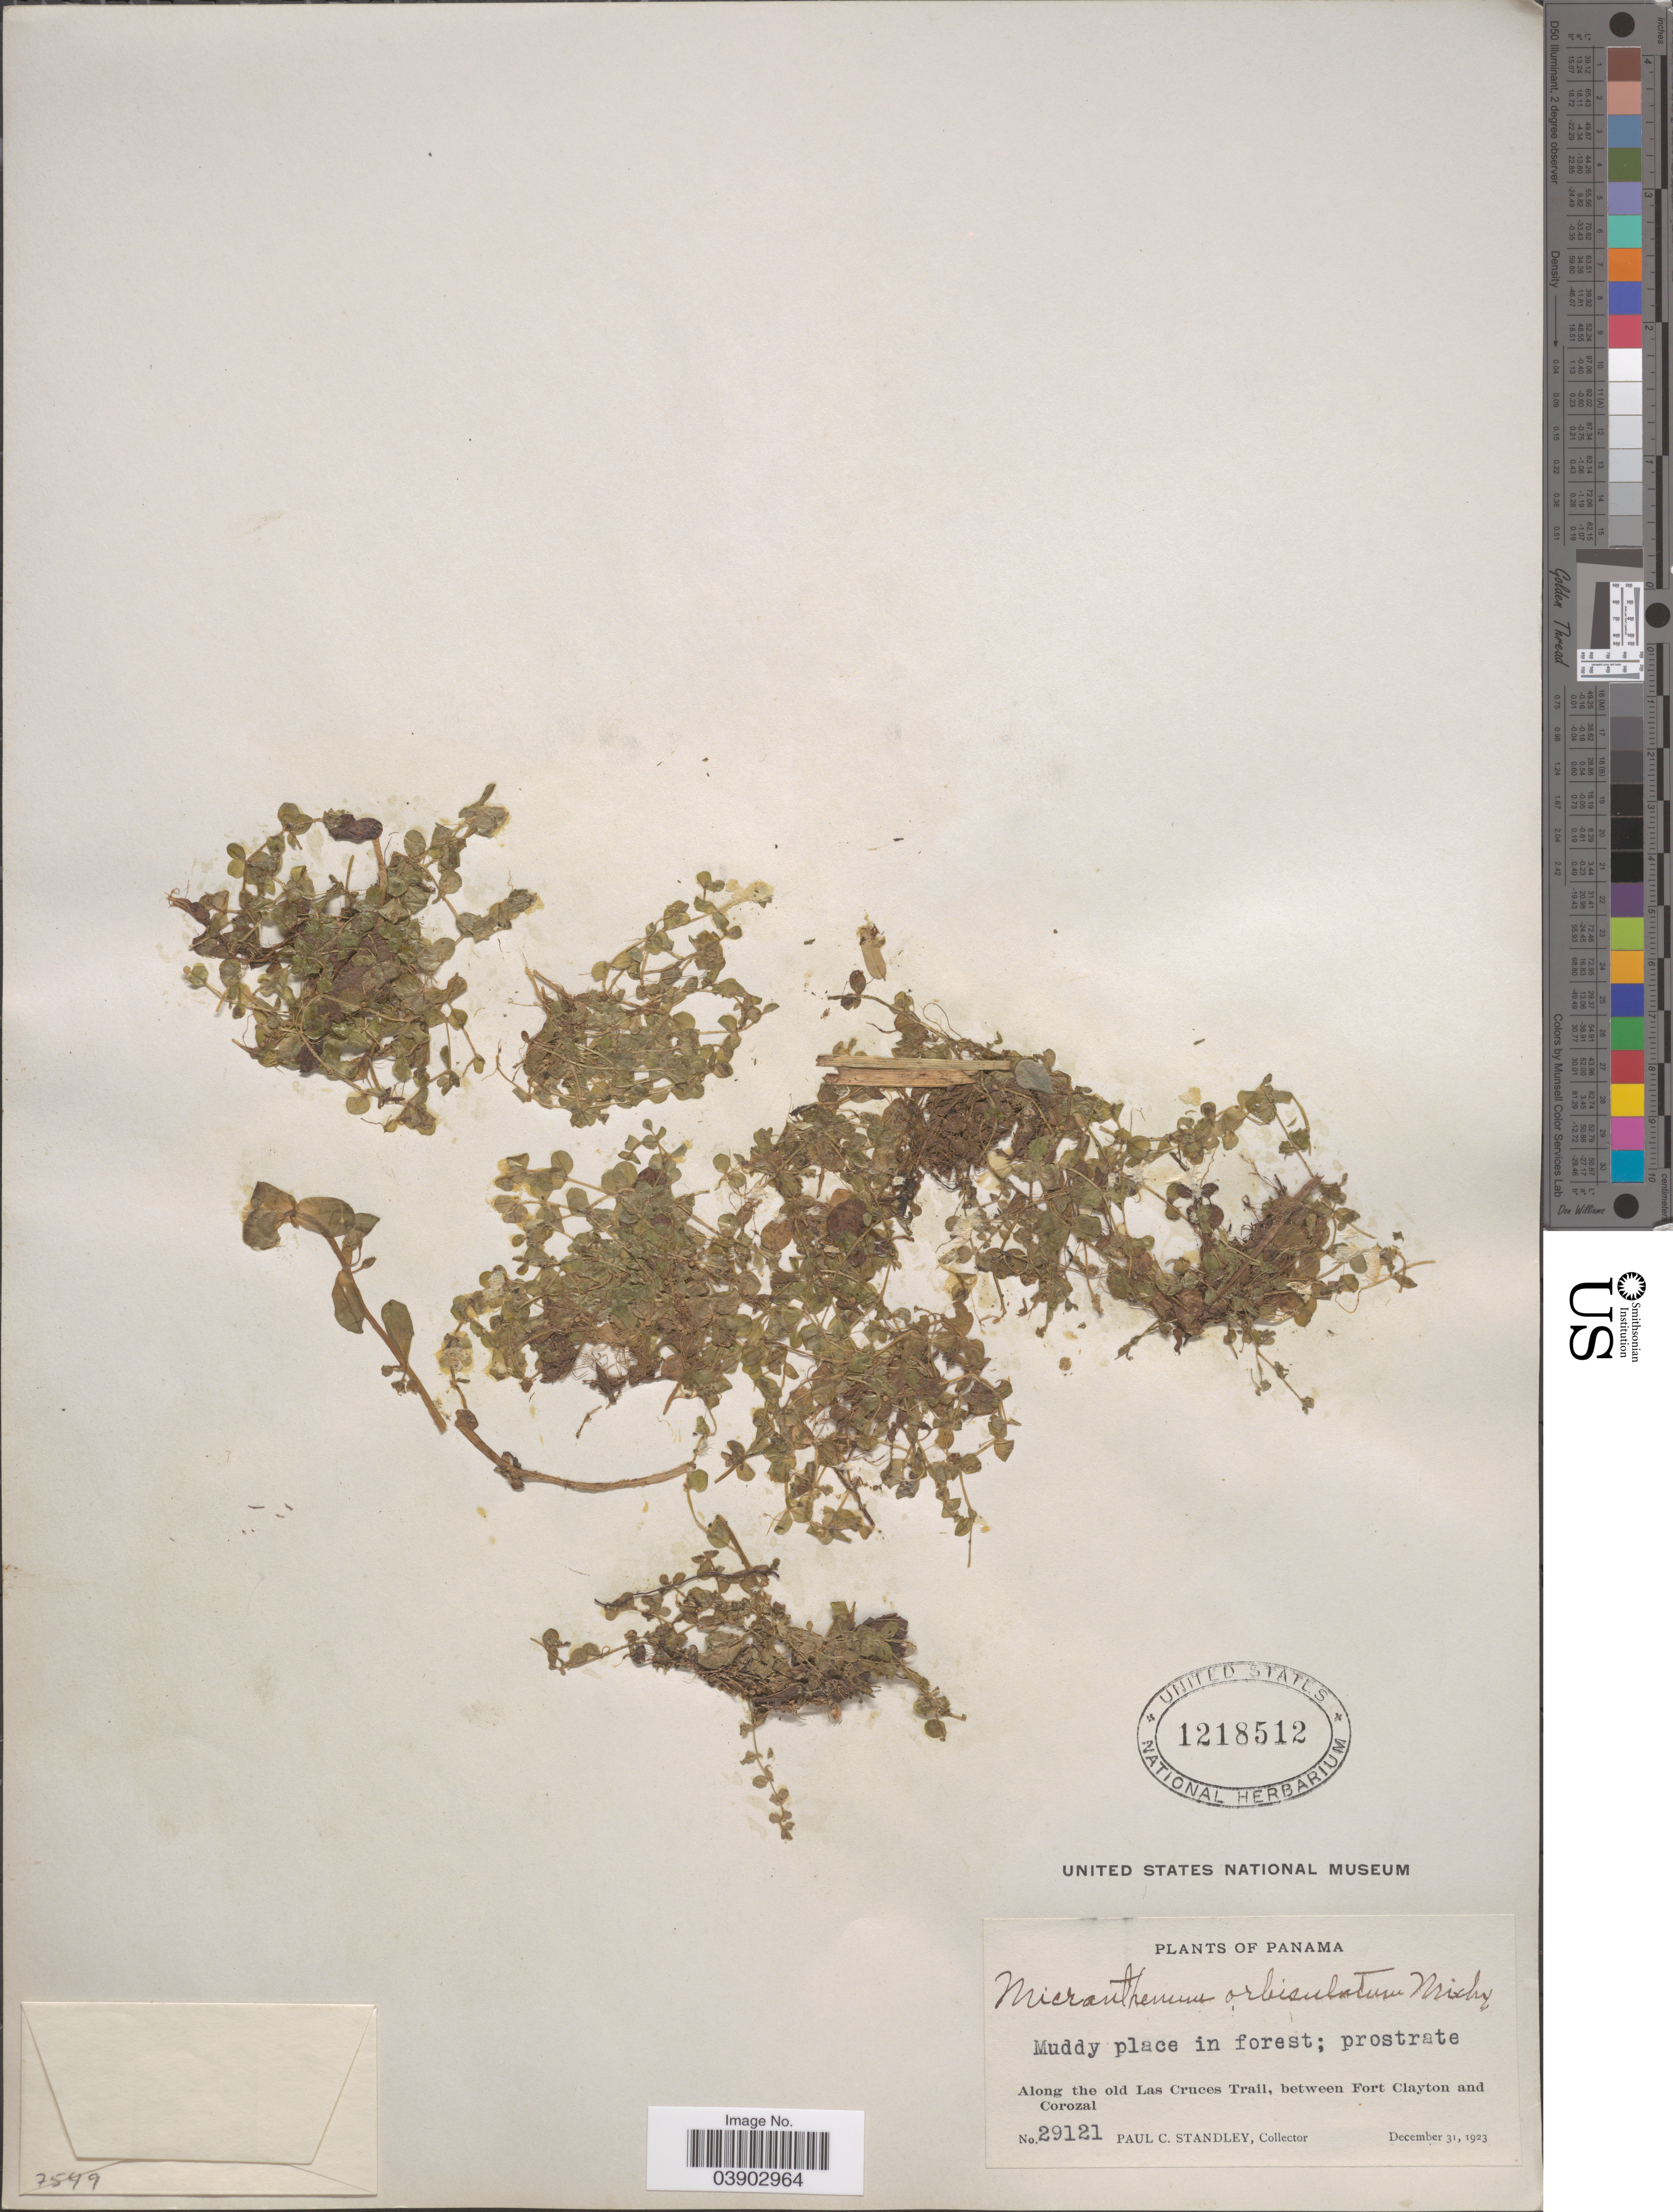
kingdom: Plantae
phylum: Tracheophyta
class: Magnoliopsida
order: Lamiales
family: Linderniaceae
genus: Micranthemum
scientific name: Micranthemum orbiculatum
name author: Michx.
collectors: P. C. Standley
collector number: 29121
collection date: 1923-12-31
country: Panama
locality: Along the old Las Cruces Trail, between Fort Clayton and Corozal.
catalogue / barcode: US 1218512